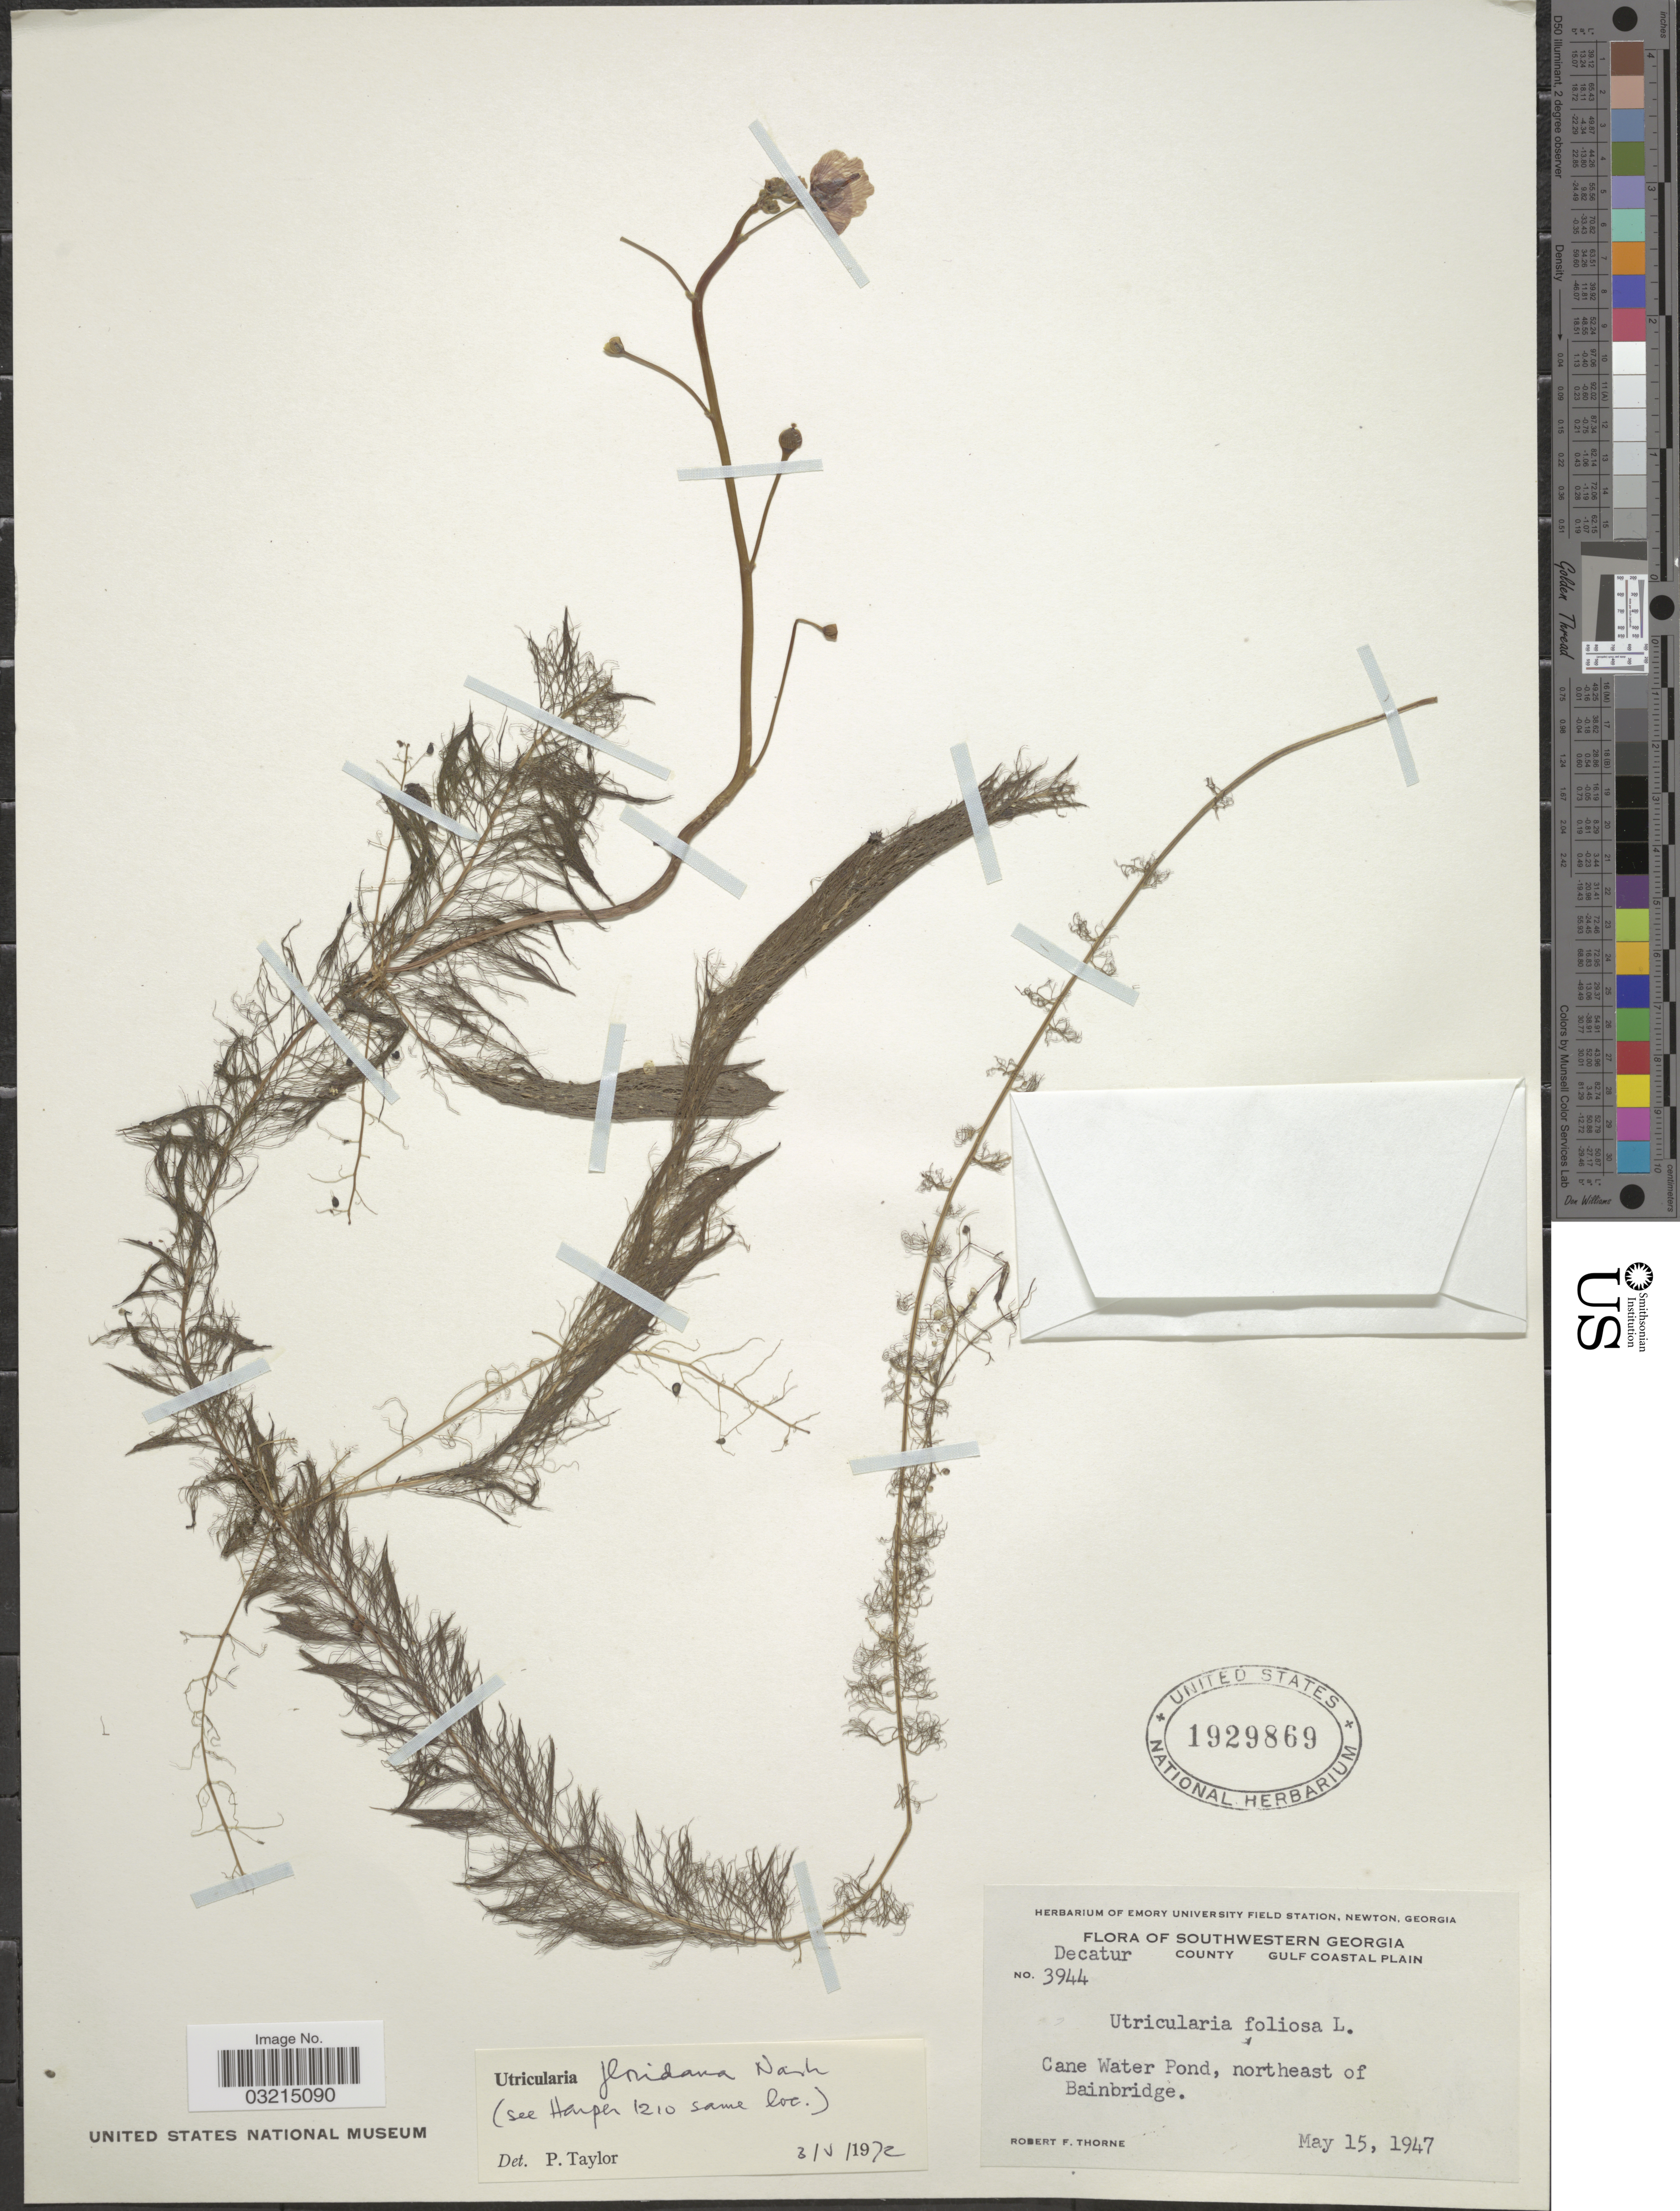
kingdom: Plantae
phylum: Tracheophyta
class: Magnoliopsida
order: Lamiales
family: Lentibulariaceae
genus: Utricularia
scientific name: Utricularia floridana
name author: Nash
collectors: R. F. Thorne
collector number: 3944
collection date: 1947-05-15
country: United States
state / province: Georgia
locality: Southwestern Georgia. County Gulf Coastal Plain. Cane Water Pond, northeast of Bainbridge.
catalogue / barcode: US 1929869